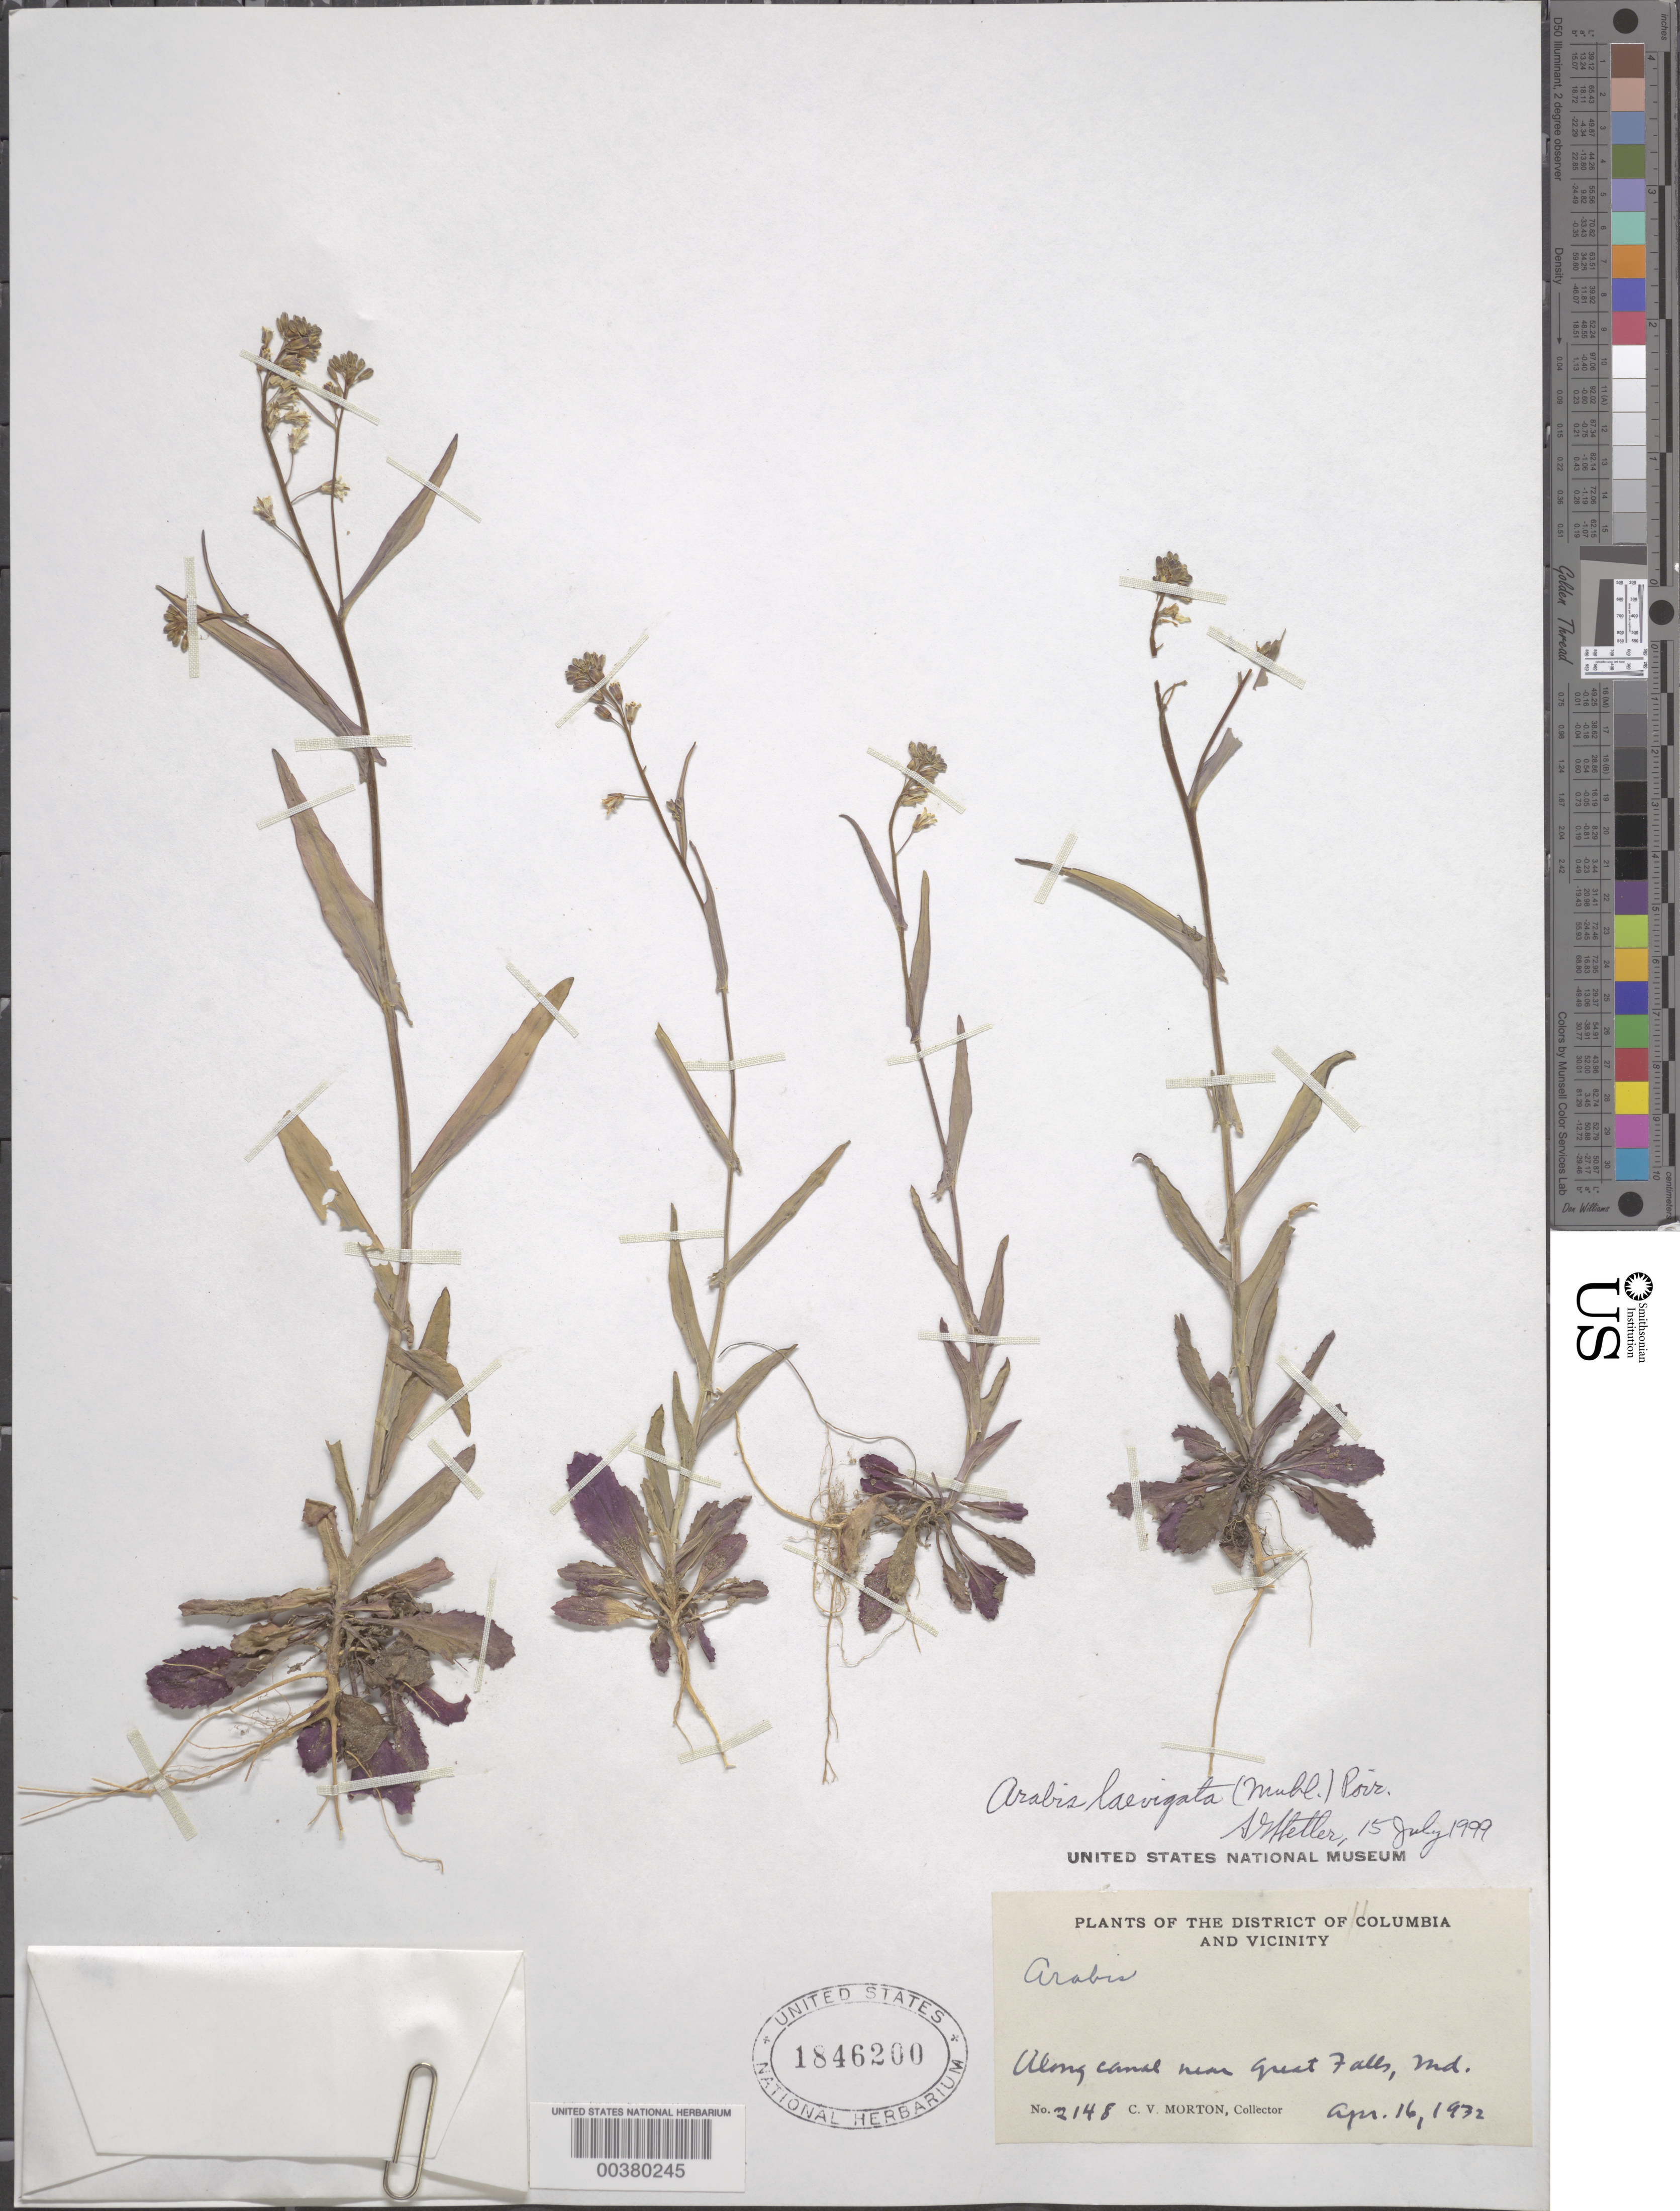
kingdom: Plantae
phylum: Tracheophyta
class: Magnoliopsida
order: Brassicales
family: Brassicaceae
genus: Boechera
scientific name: Boechera laevigata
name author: (Muhl. ex Willd.) Al-Shehbaz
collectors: C. V. Morton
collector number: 2148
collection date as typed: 16 Apr 1932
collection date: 1932-04-16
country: United States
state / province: Maryland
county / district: Montgomery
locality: C. & O. Canal, Great Falls C. & O. Canal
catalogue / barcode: US 1846200